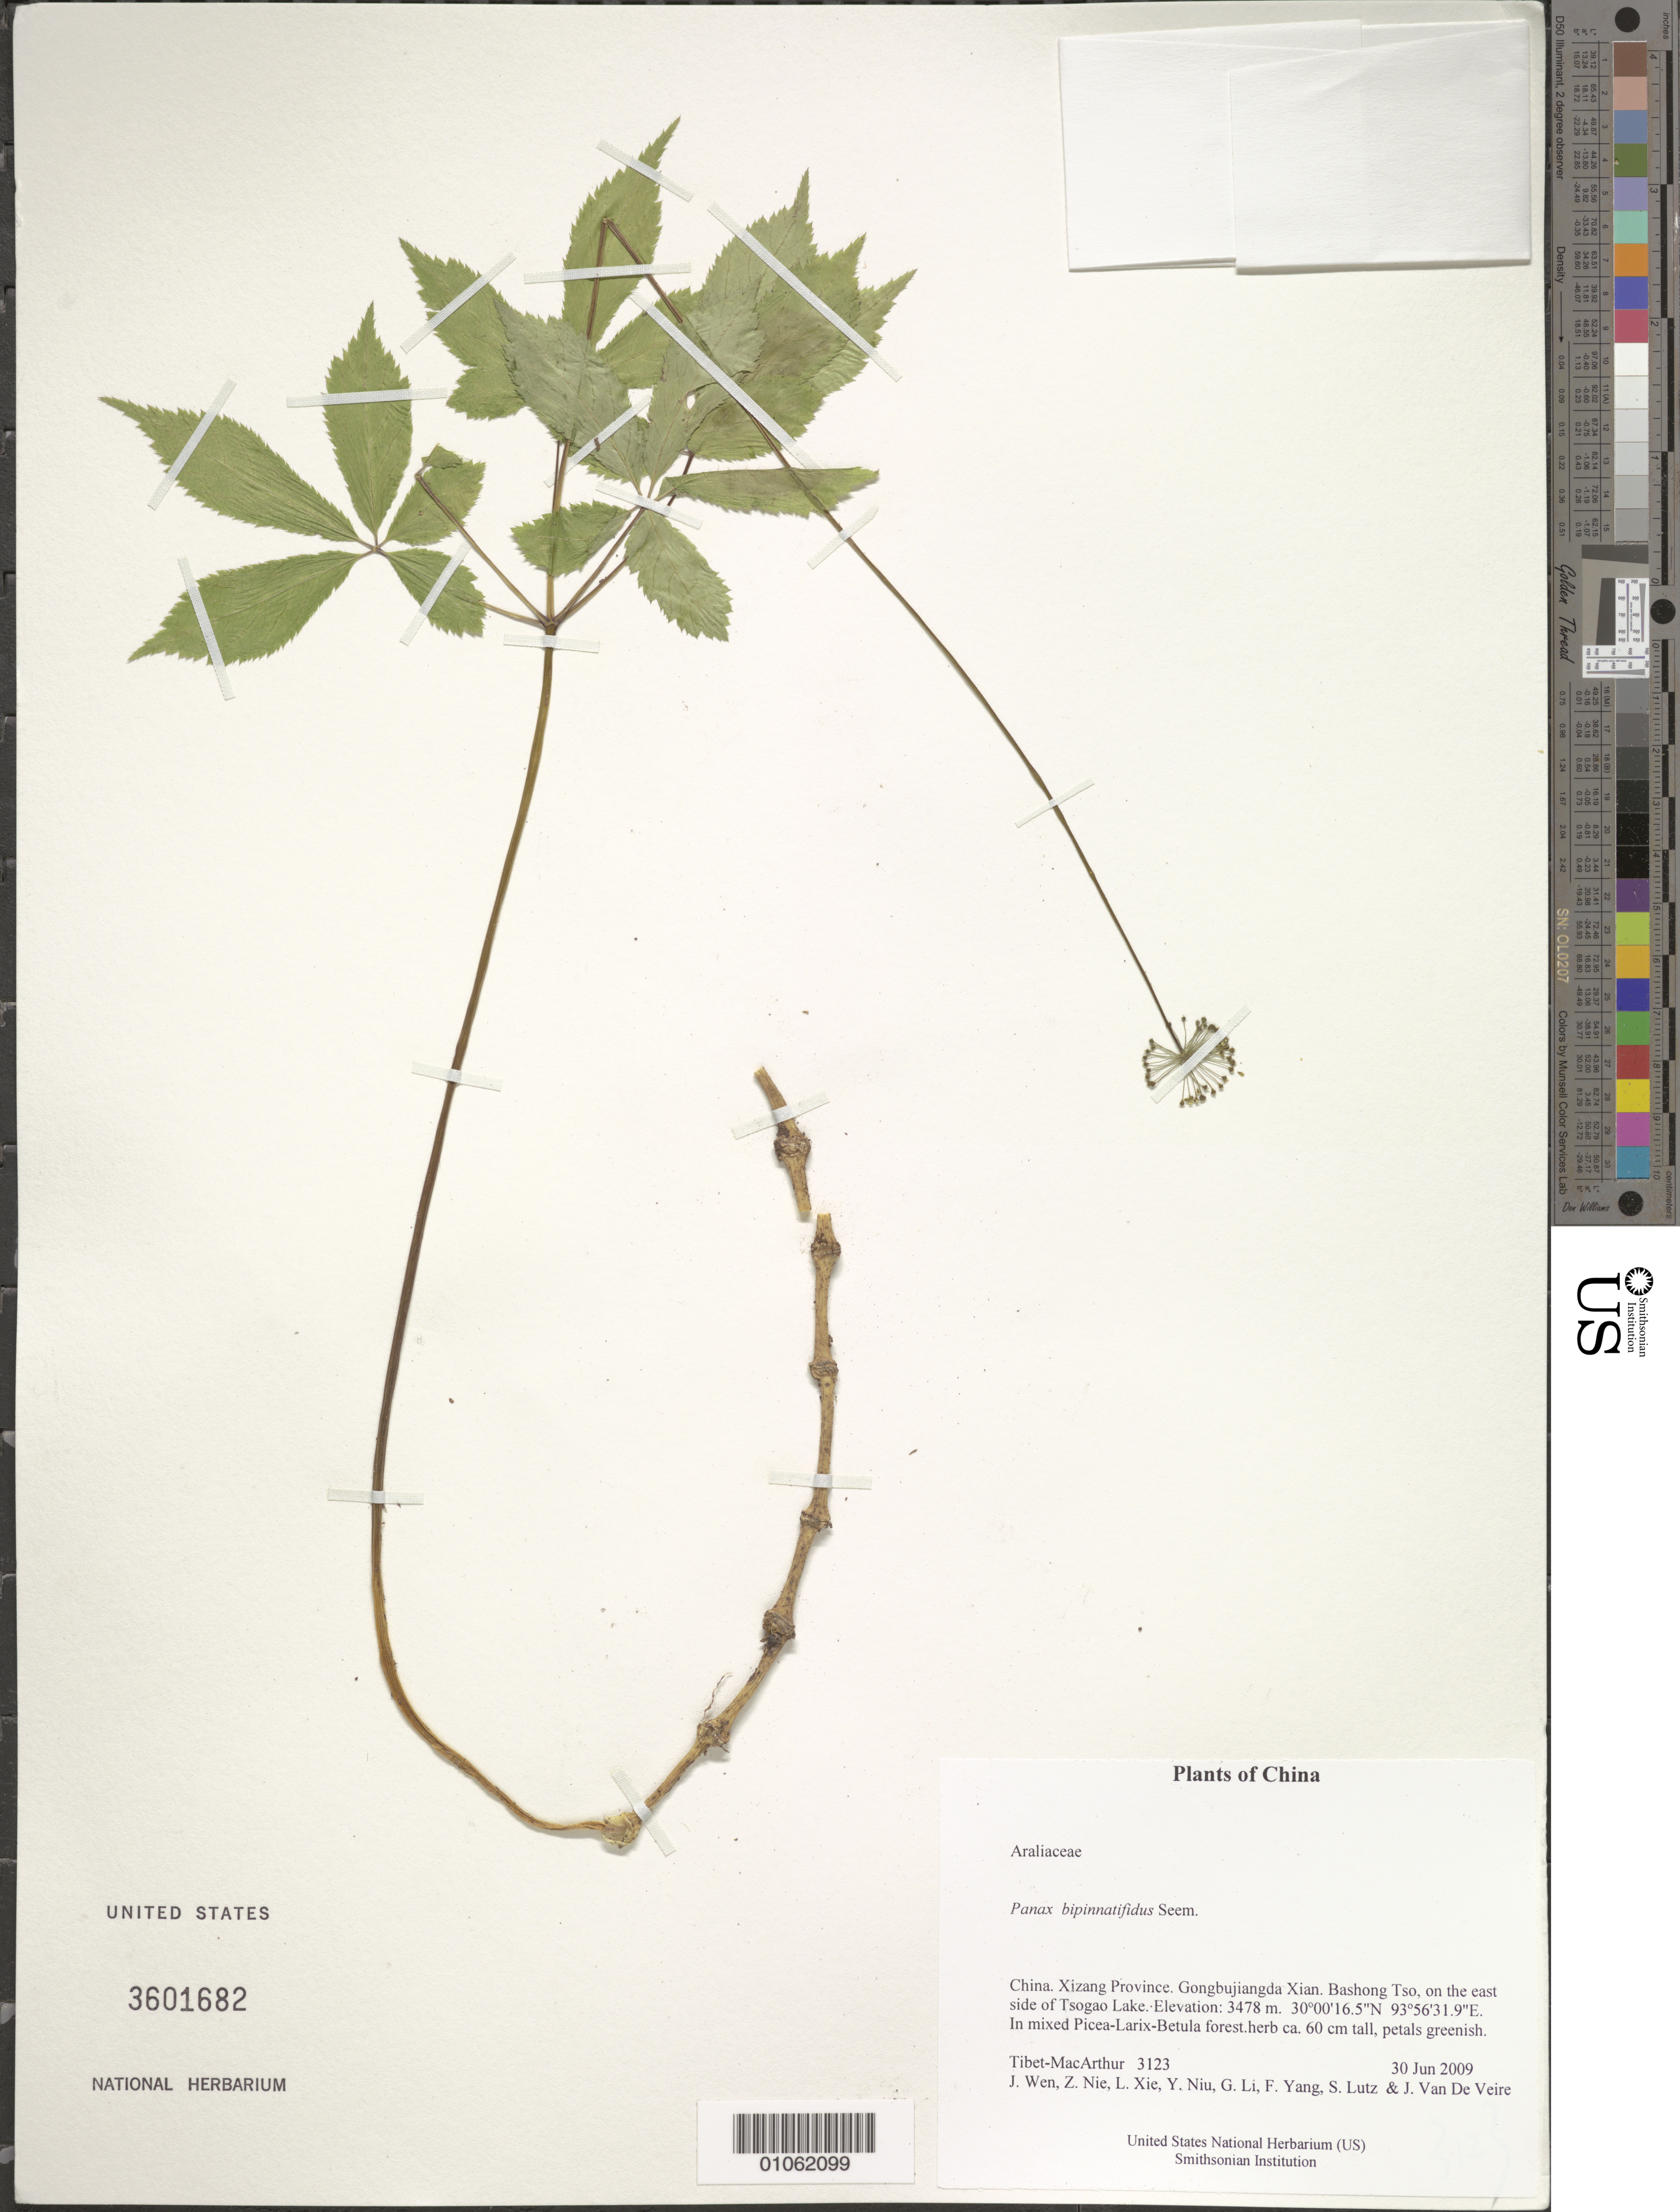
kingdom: Plantae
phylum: Tracheophyta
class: Magnoliopsida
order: Apiales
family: Araliaceae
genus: Panax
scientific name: Panax bipinnatifidus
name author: Seem.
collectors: Tibet-MacArthur, J. Wen, Z. Nie, L. Xie, Y. Niu, G. Li, F. Yang, S. Lutz & J. Van De Veire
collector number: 3123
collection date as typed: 30 Jun 2009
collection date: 2009-06-30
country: China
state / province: Xizang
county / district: Gongbujiangda Xian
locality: Bashong Tso, on the east side of Tsogao Lake.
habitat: In mixed Picea-Larix-Betula forest.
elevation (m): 3478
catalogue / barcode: US 3601682